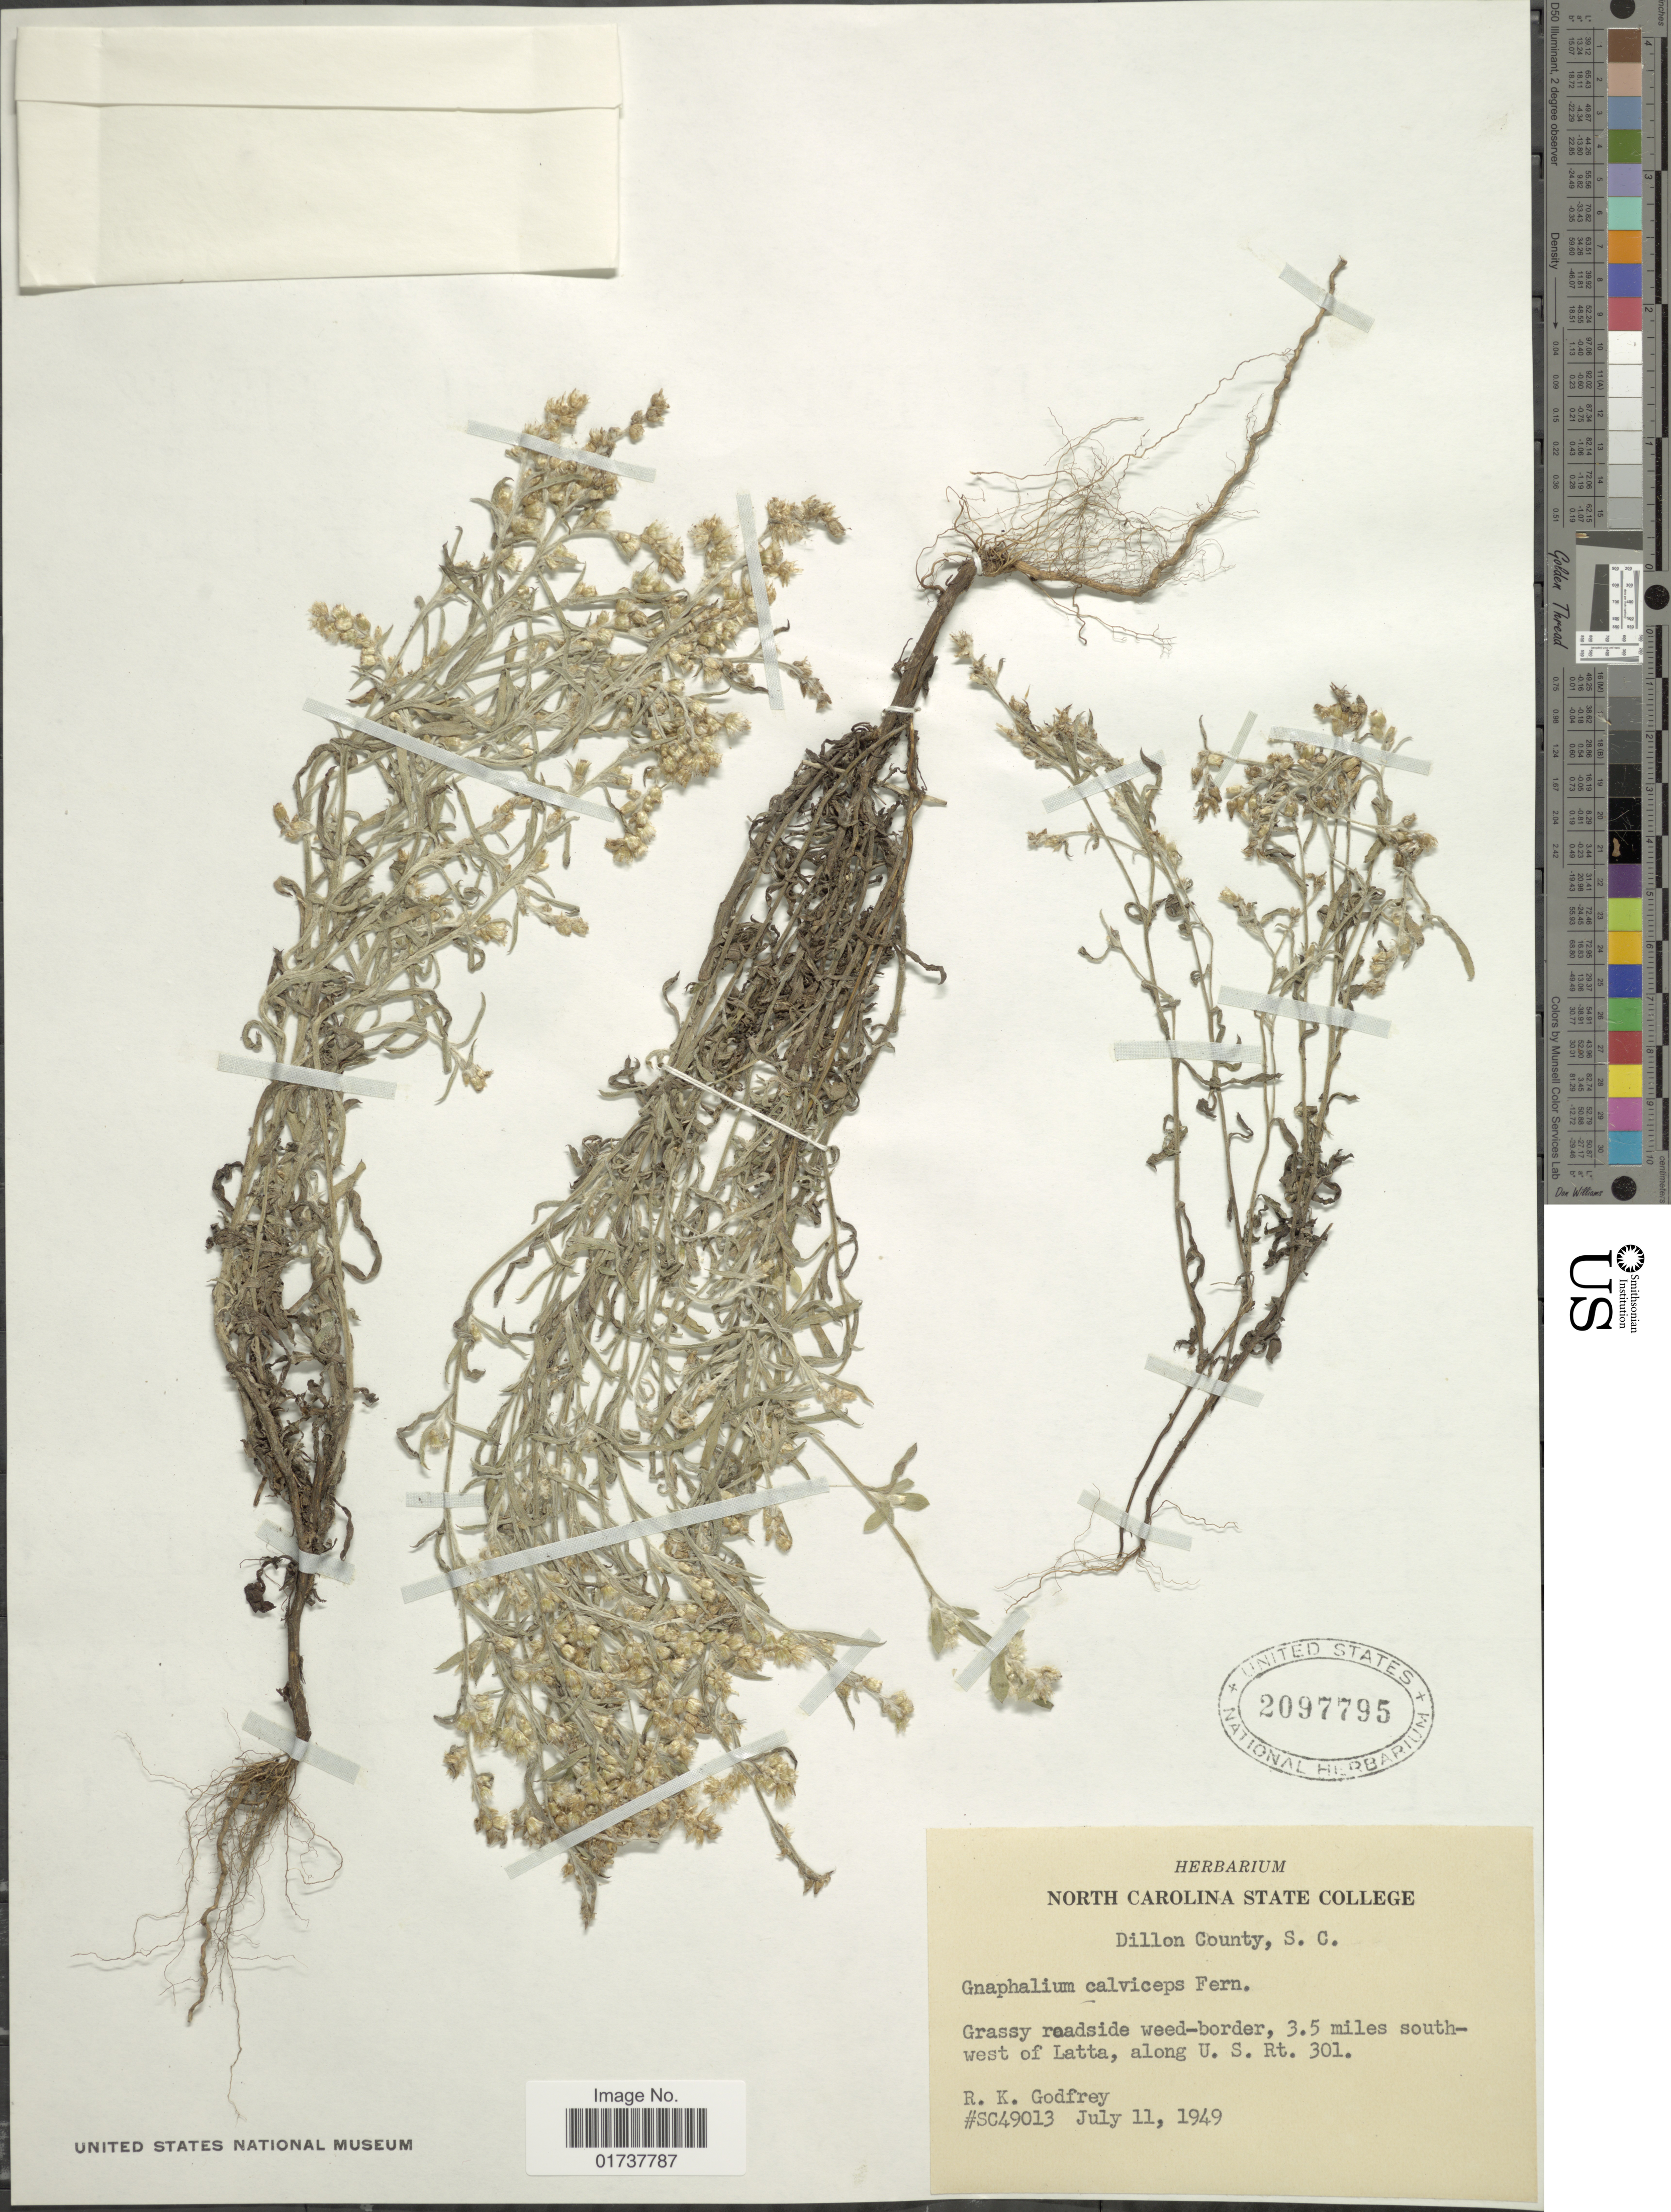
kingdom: Plantae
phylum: Tracheophyta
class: Magnoliopsida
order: Asterales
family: Asteraceae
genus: Gamochaeta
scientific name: Gamochaeta claviceps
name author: (Fernald) Cabrera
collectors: R. K. Godfrey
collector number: SC49013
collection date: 1949-07-11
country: United States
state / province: South Carolina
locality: Dillon County, S.C., 3.5 miles south-west of Latta, along U.S. Rt. 301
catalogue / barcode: US 2097795